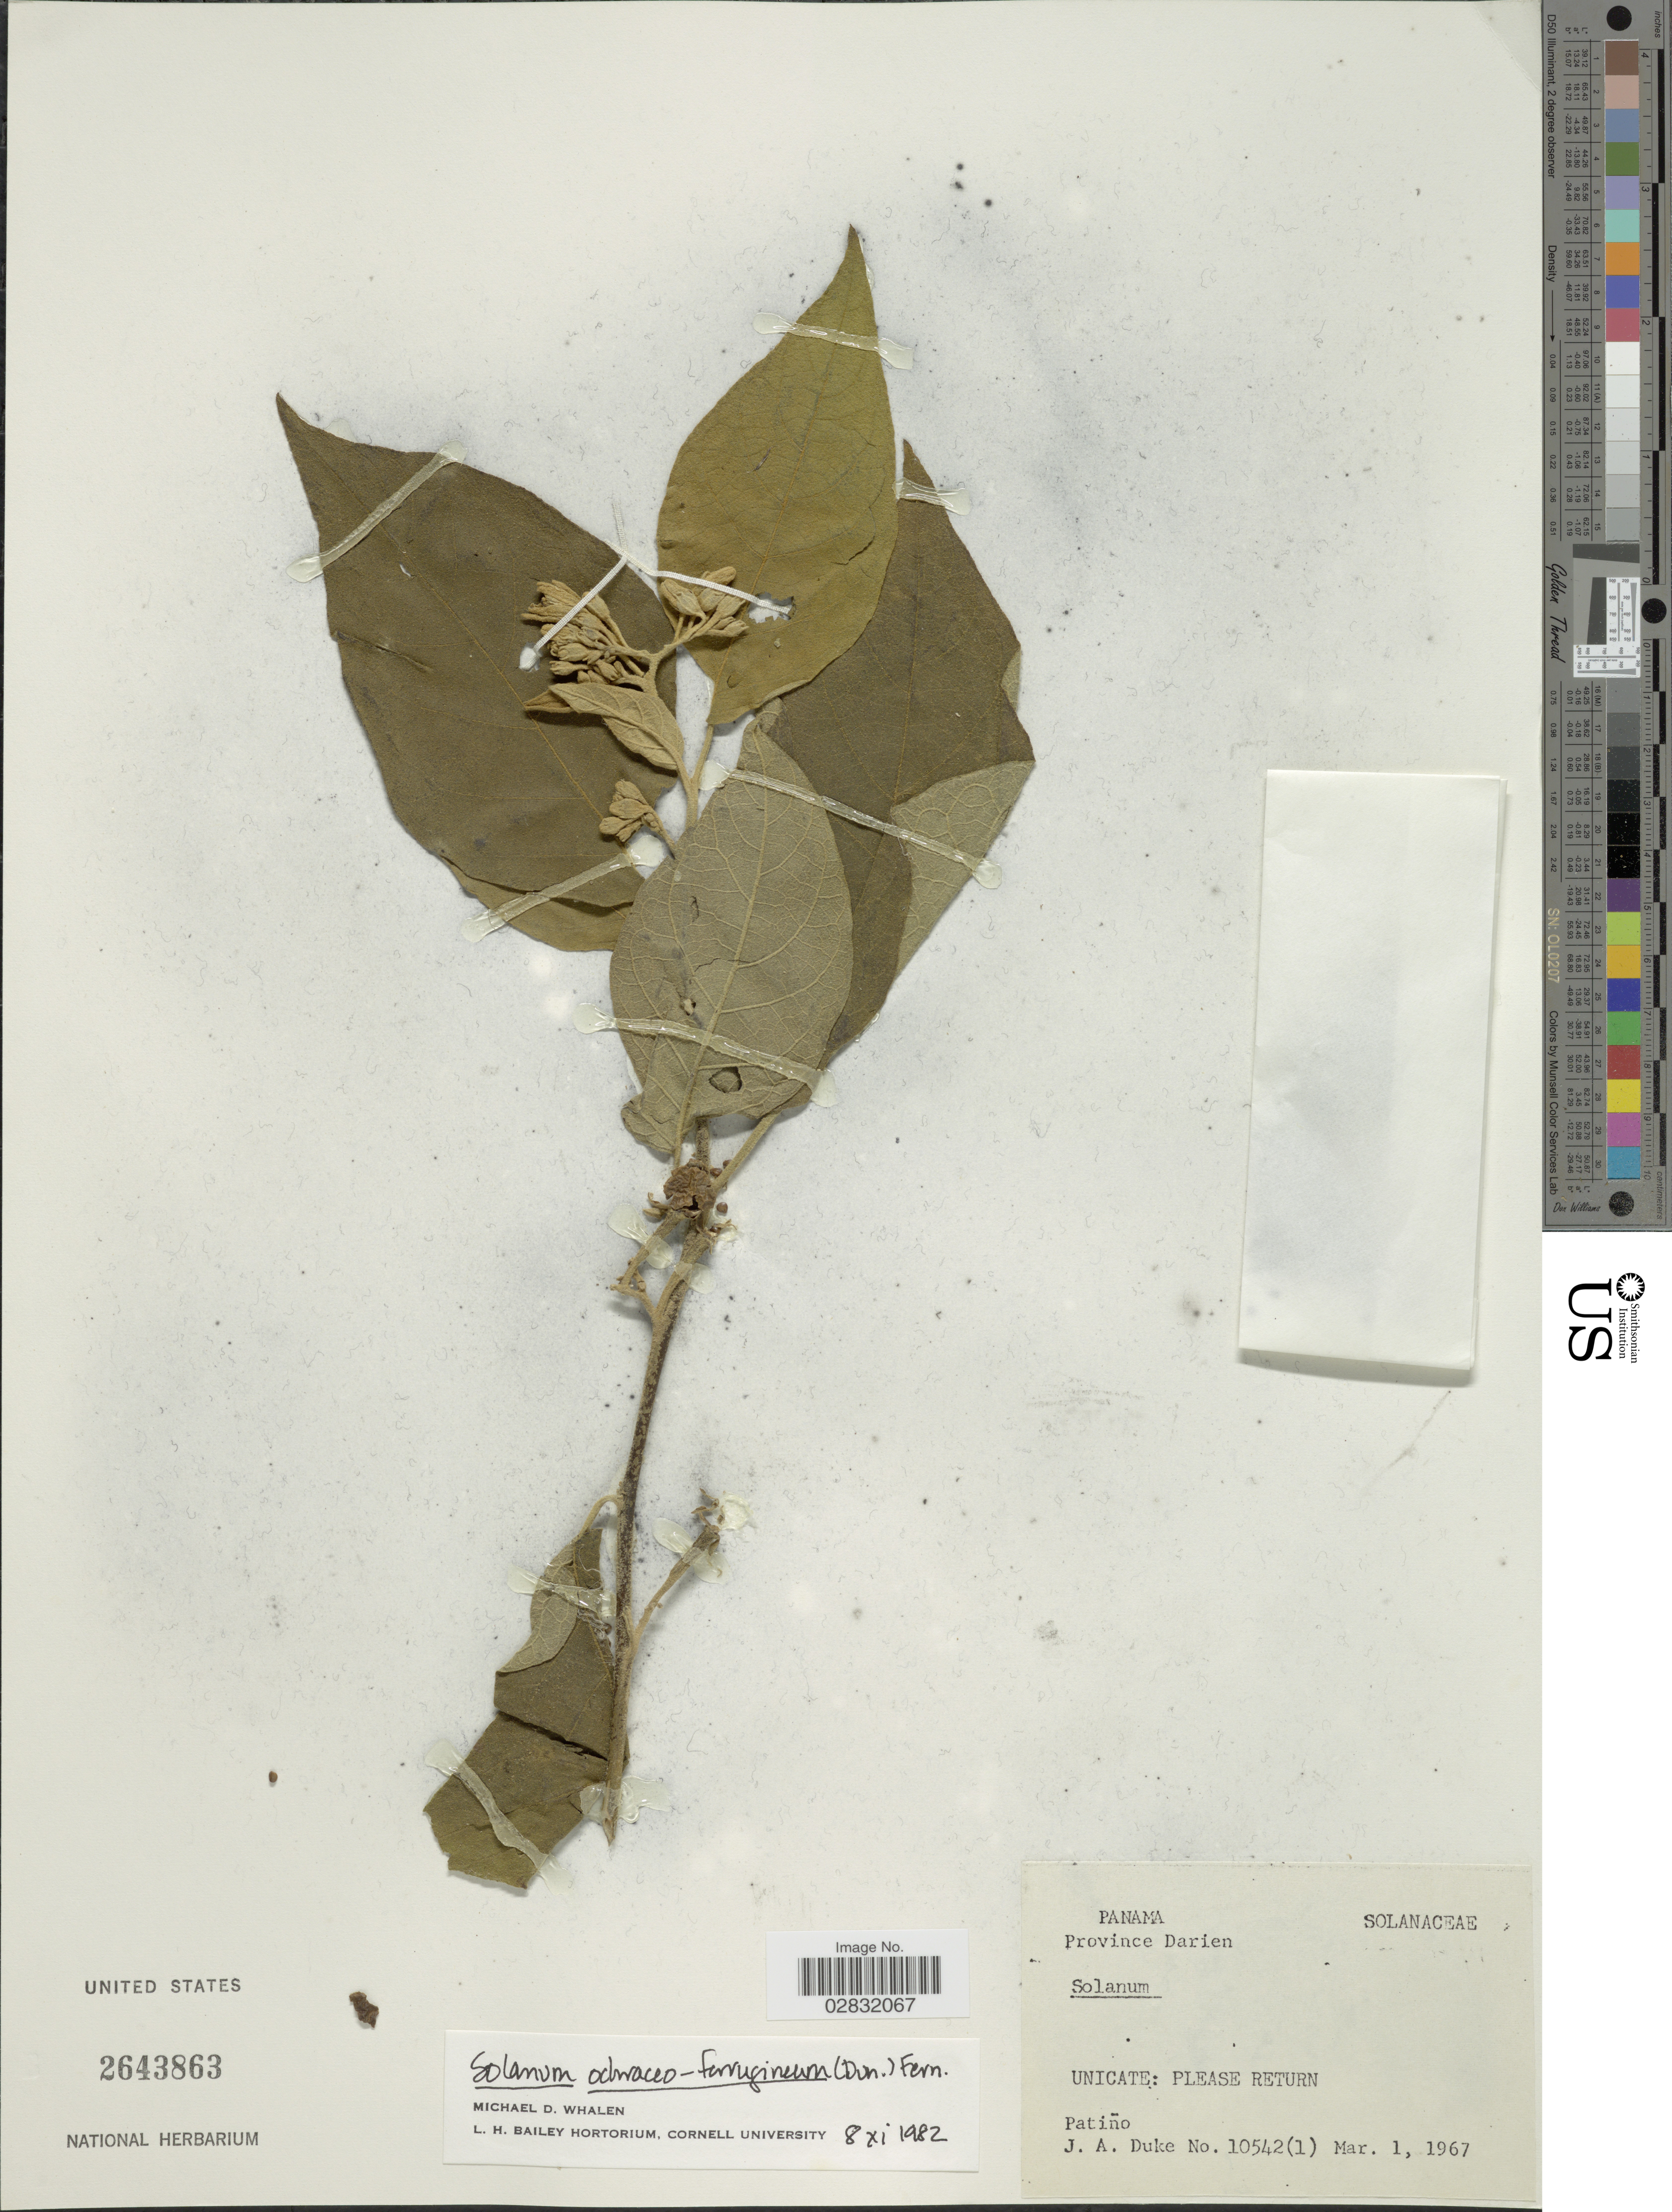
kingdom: Plantae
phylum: Tracheophyta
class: Magnoliopsida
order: Solanales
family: Solanaceae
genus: Solanum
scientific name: Solanum ochraceo-ferrugineum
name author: (Dunal) Fernald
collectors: J. A. Duke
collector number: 10542(1)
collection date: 1967-03-01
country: Panama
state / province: Darién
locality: Province Darien. Patiño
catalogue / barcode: US 2643863